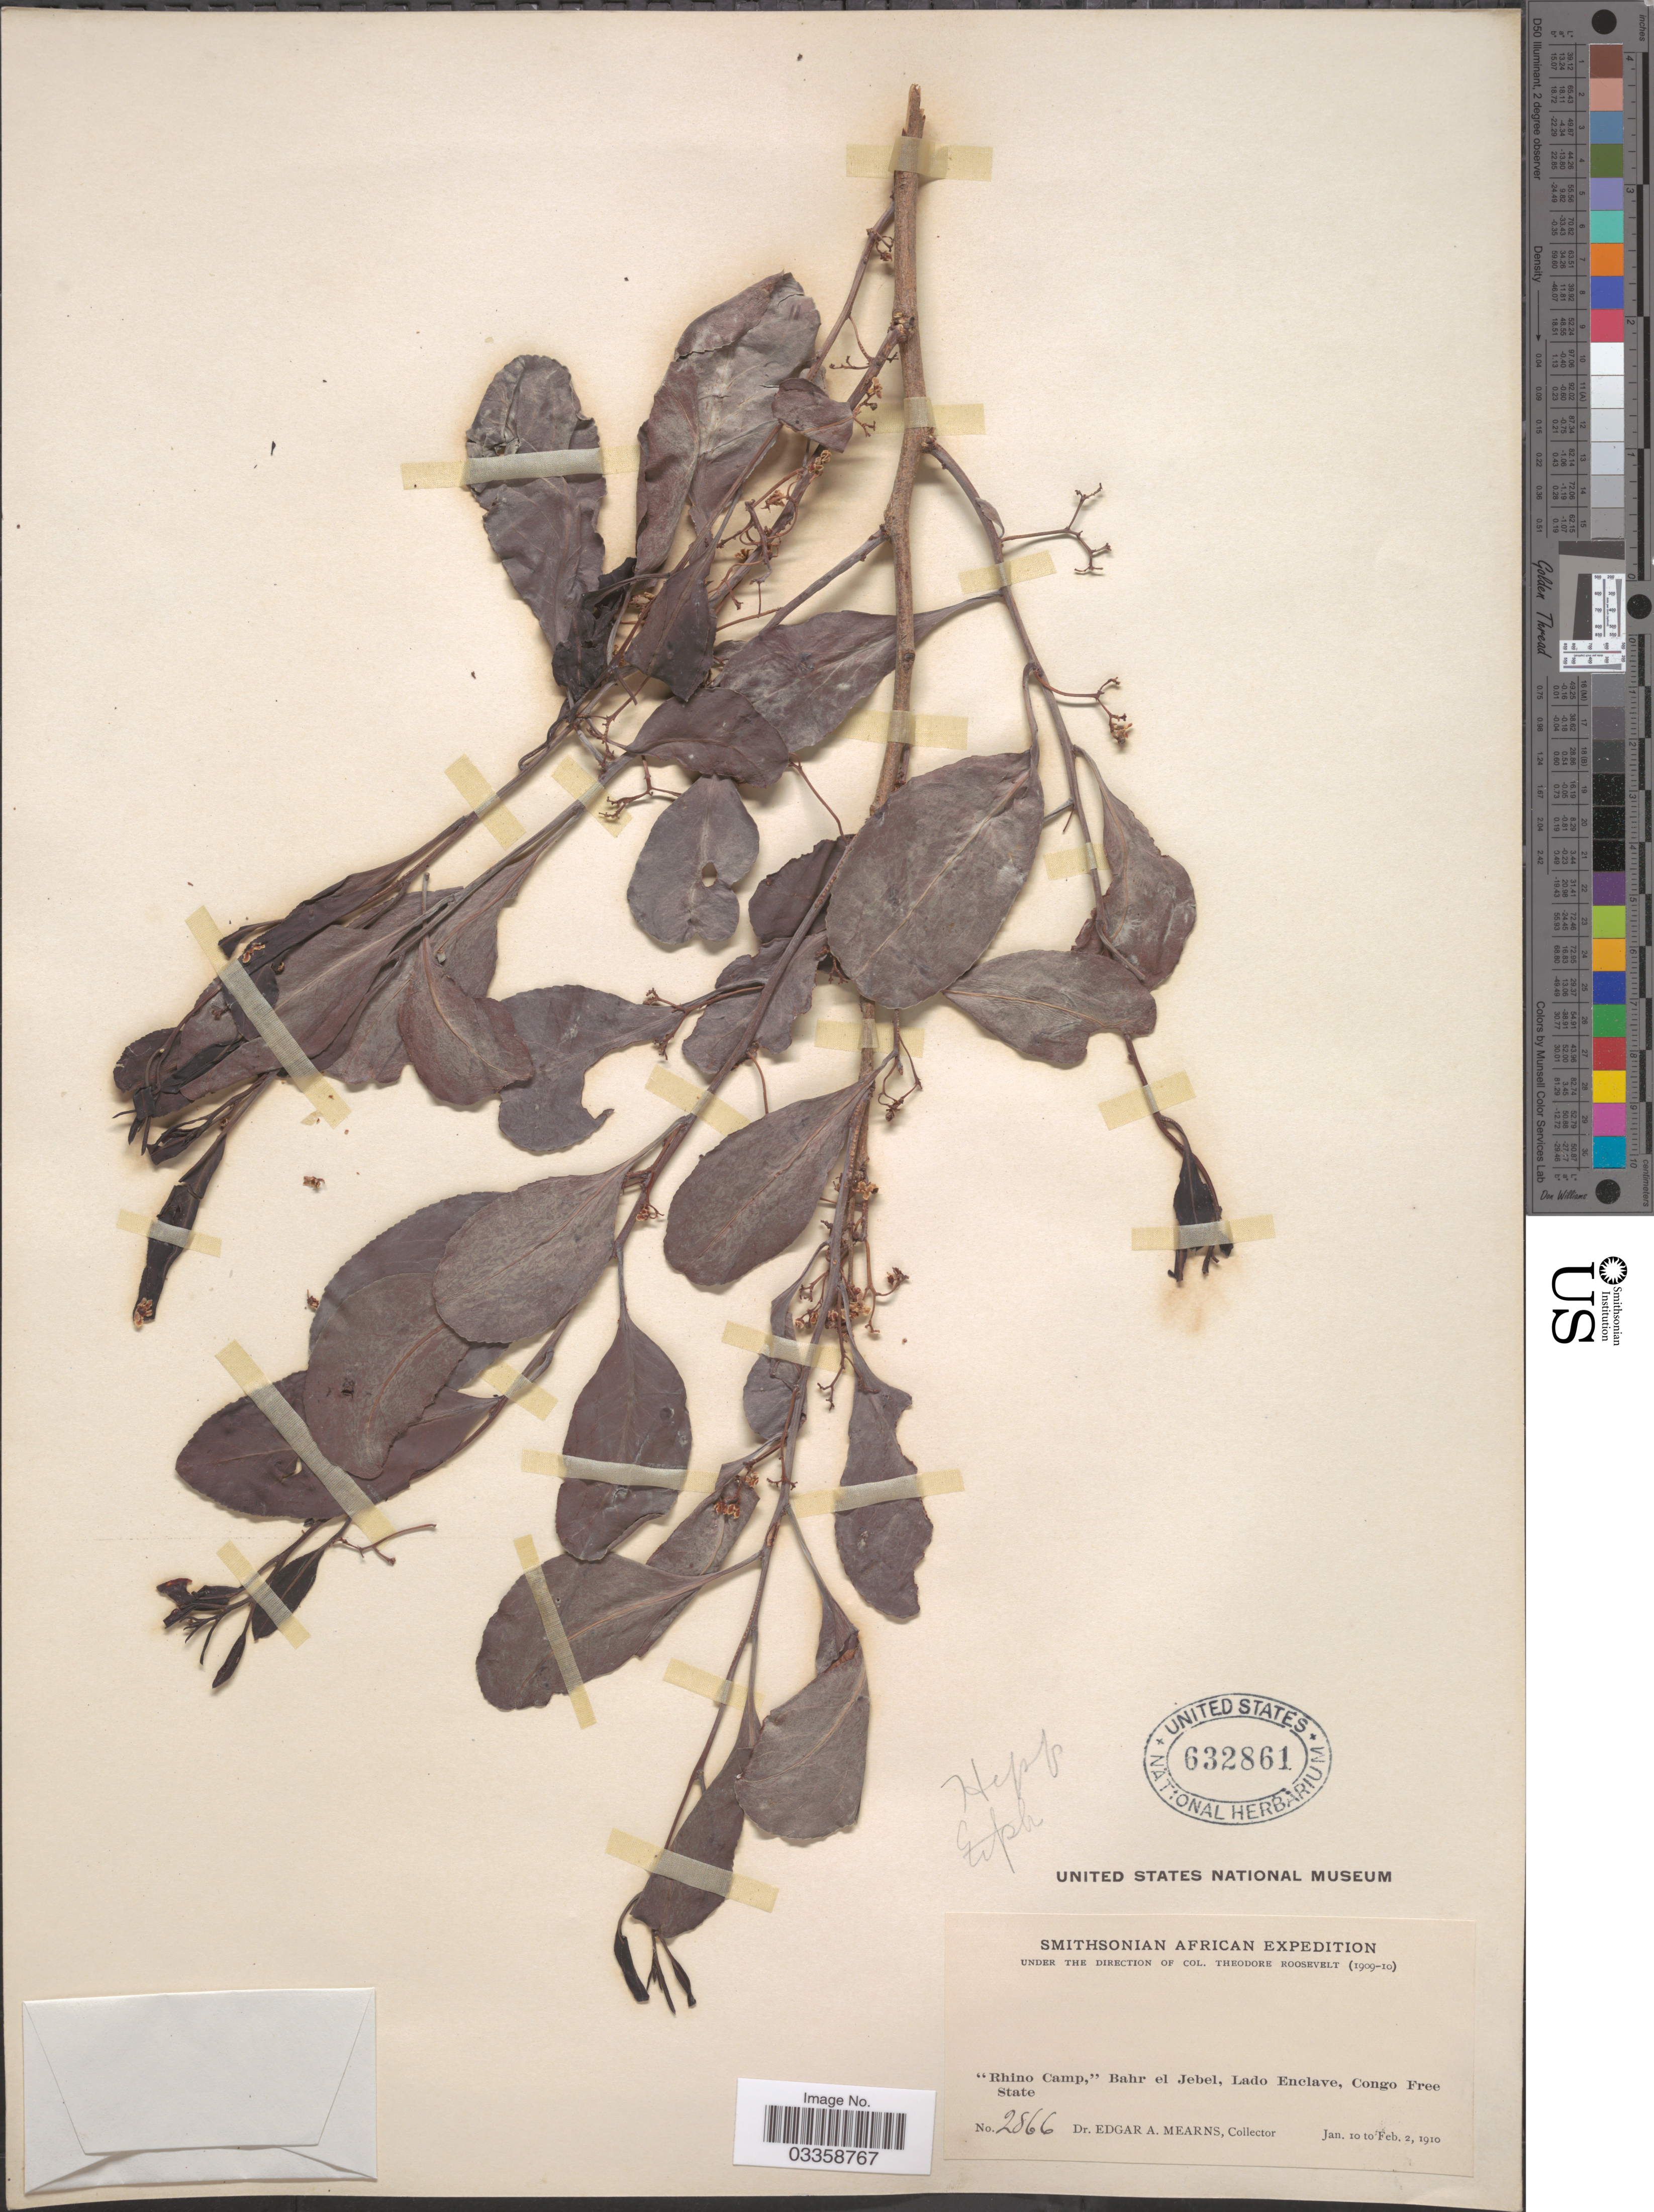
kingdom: Plantae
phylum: Tracheophyta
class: Magnoliopsida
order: Celastrales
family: Celastraceae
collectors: E. A. Mearns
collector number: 2866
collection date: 1910-01-10/1910-02-02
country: Congo, Democratic Republic of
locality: Rhino Camp,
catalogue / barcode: US 632861